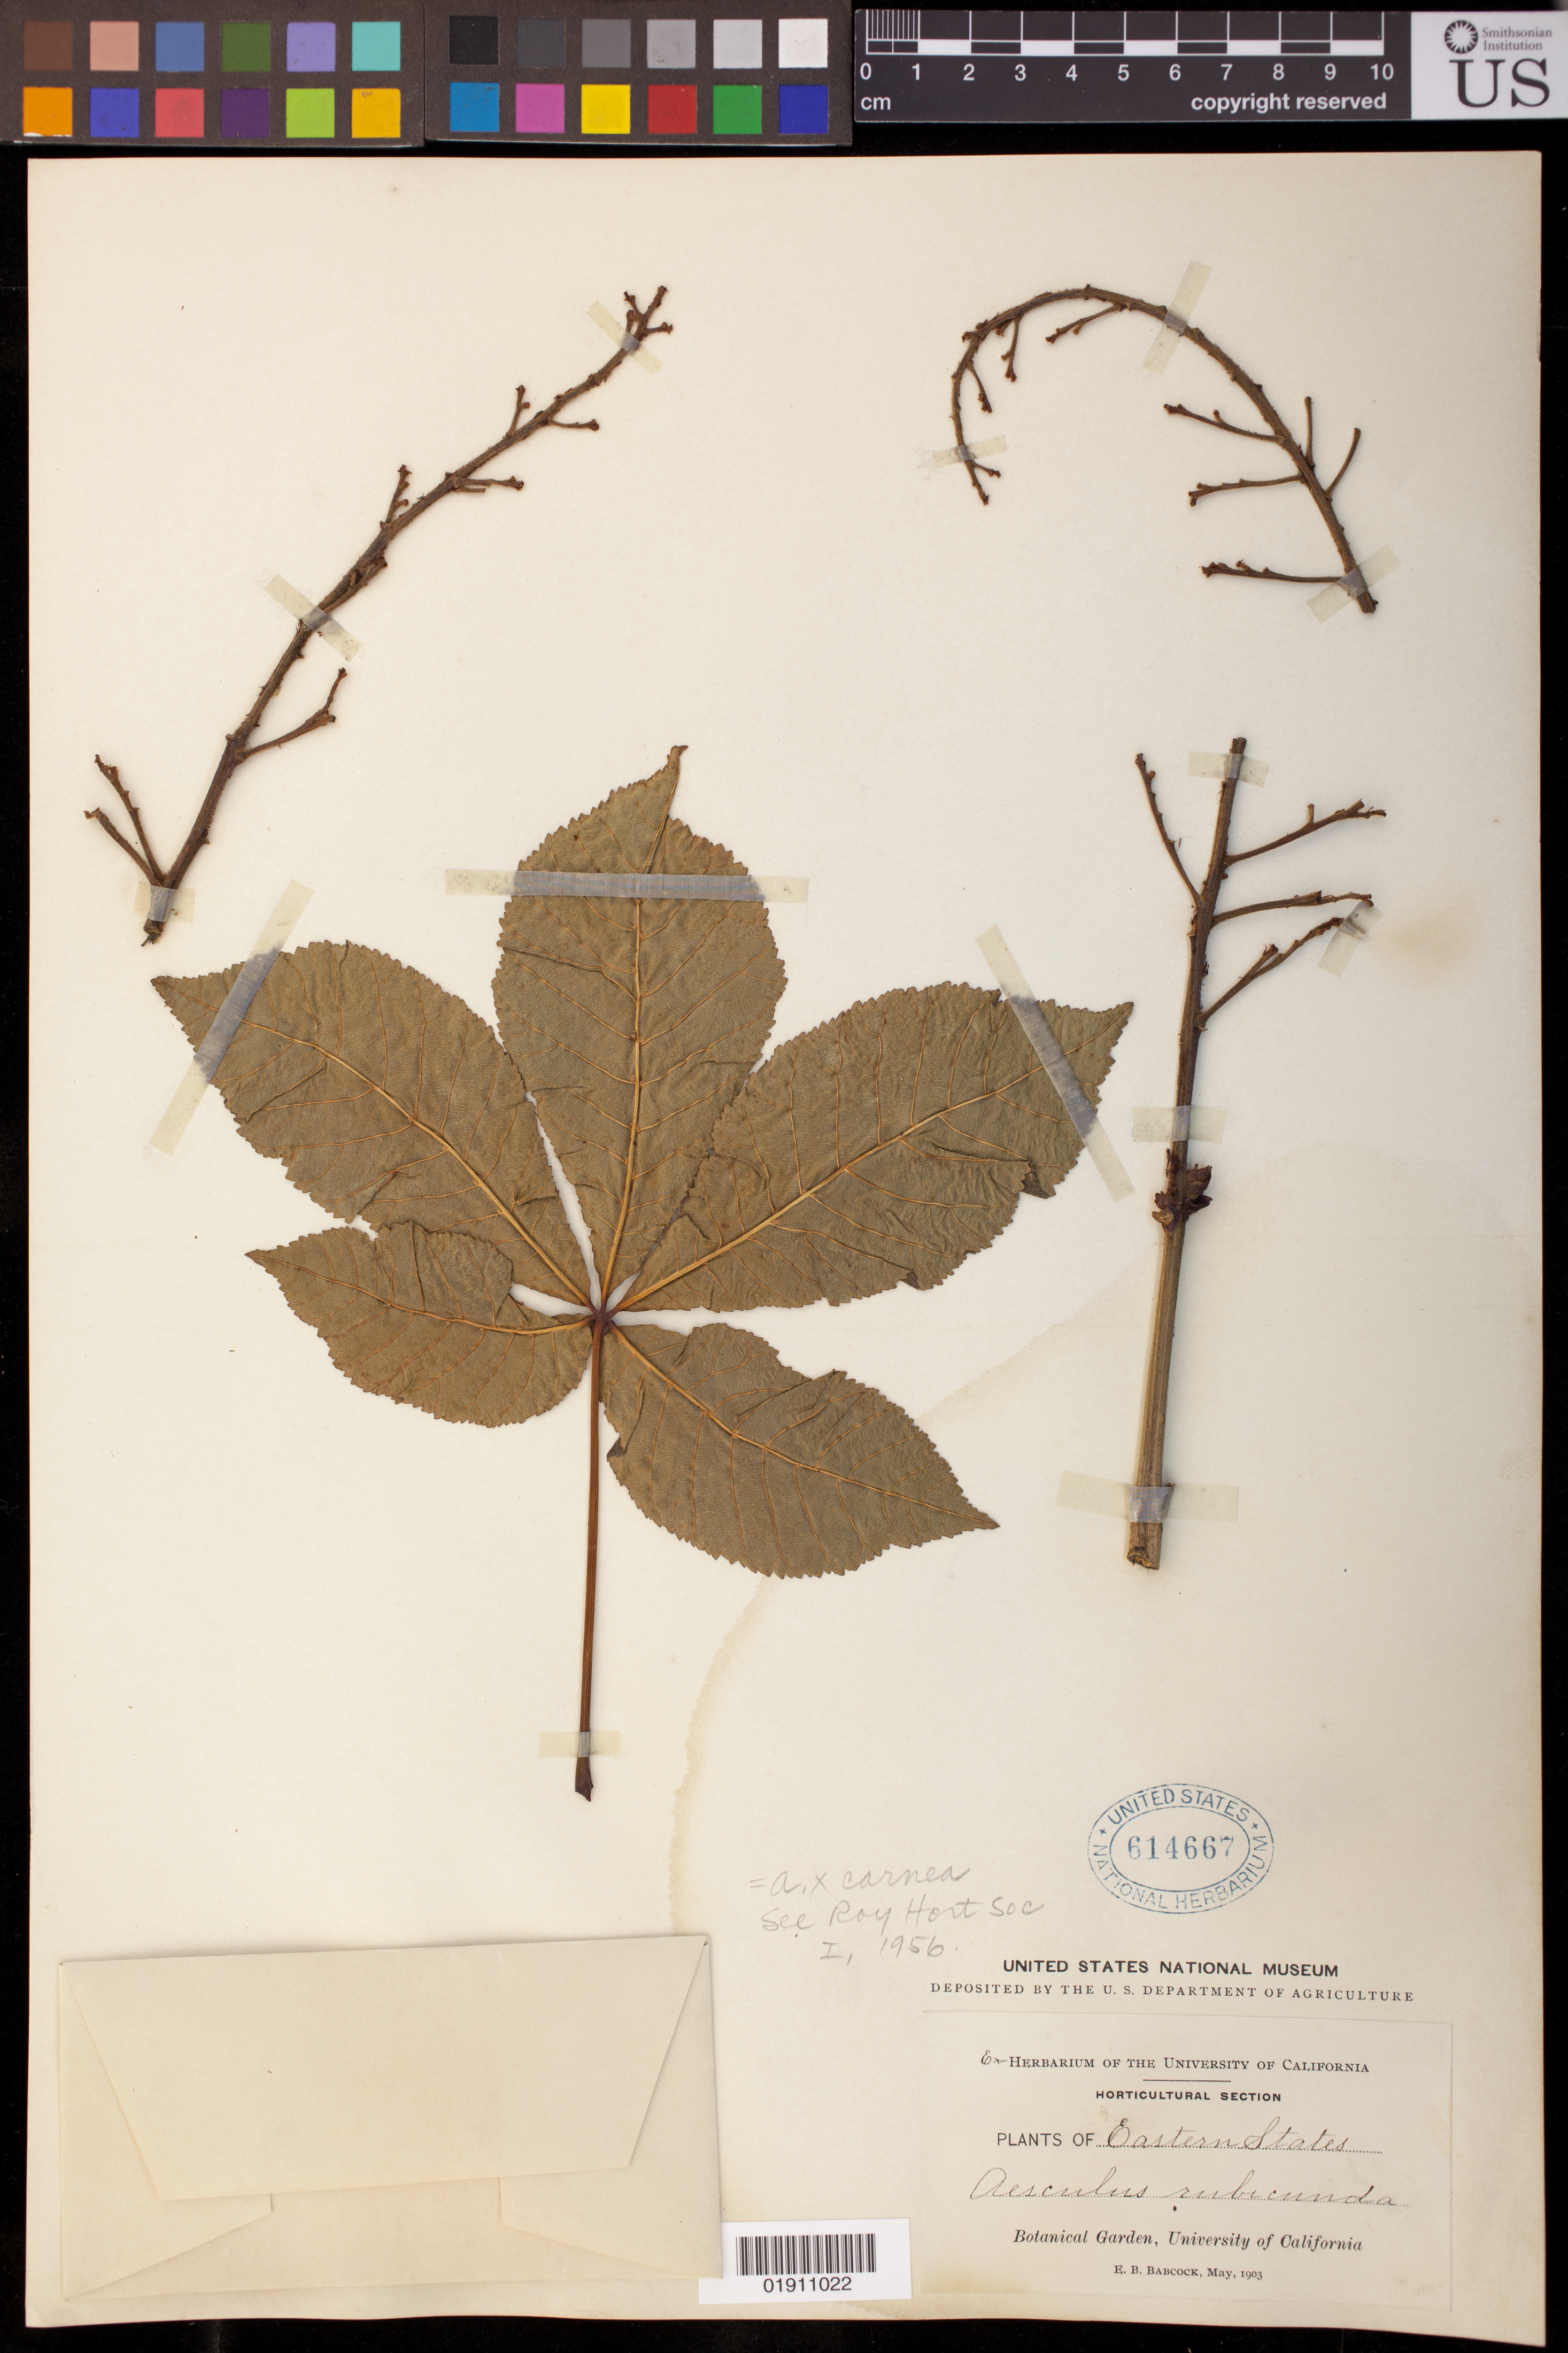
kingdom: Plantae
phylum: Tracheophyta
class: Magnoliopsida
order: Sapindales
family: Sapindaceae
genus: Aesculus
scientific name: Aesculus x carnea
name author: J. Zeyh.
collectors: E. B. Babcock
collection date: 1903-05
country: United States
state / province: California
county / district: Alameda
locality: Botanical Garden, University of California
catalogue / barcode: US 614667